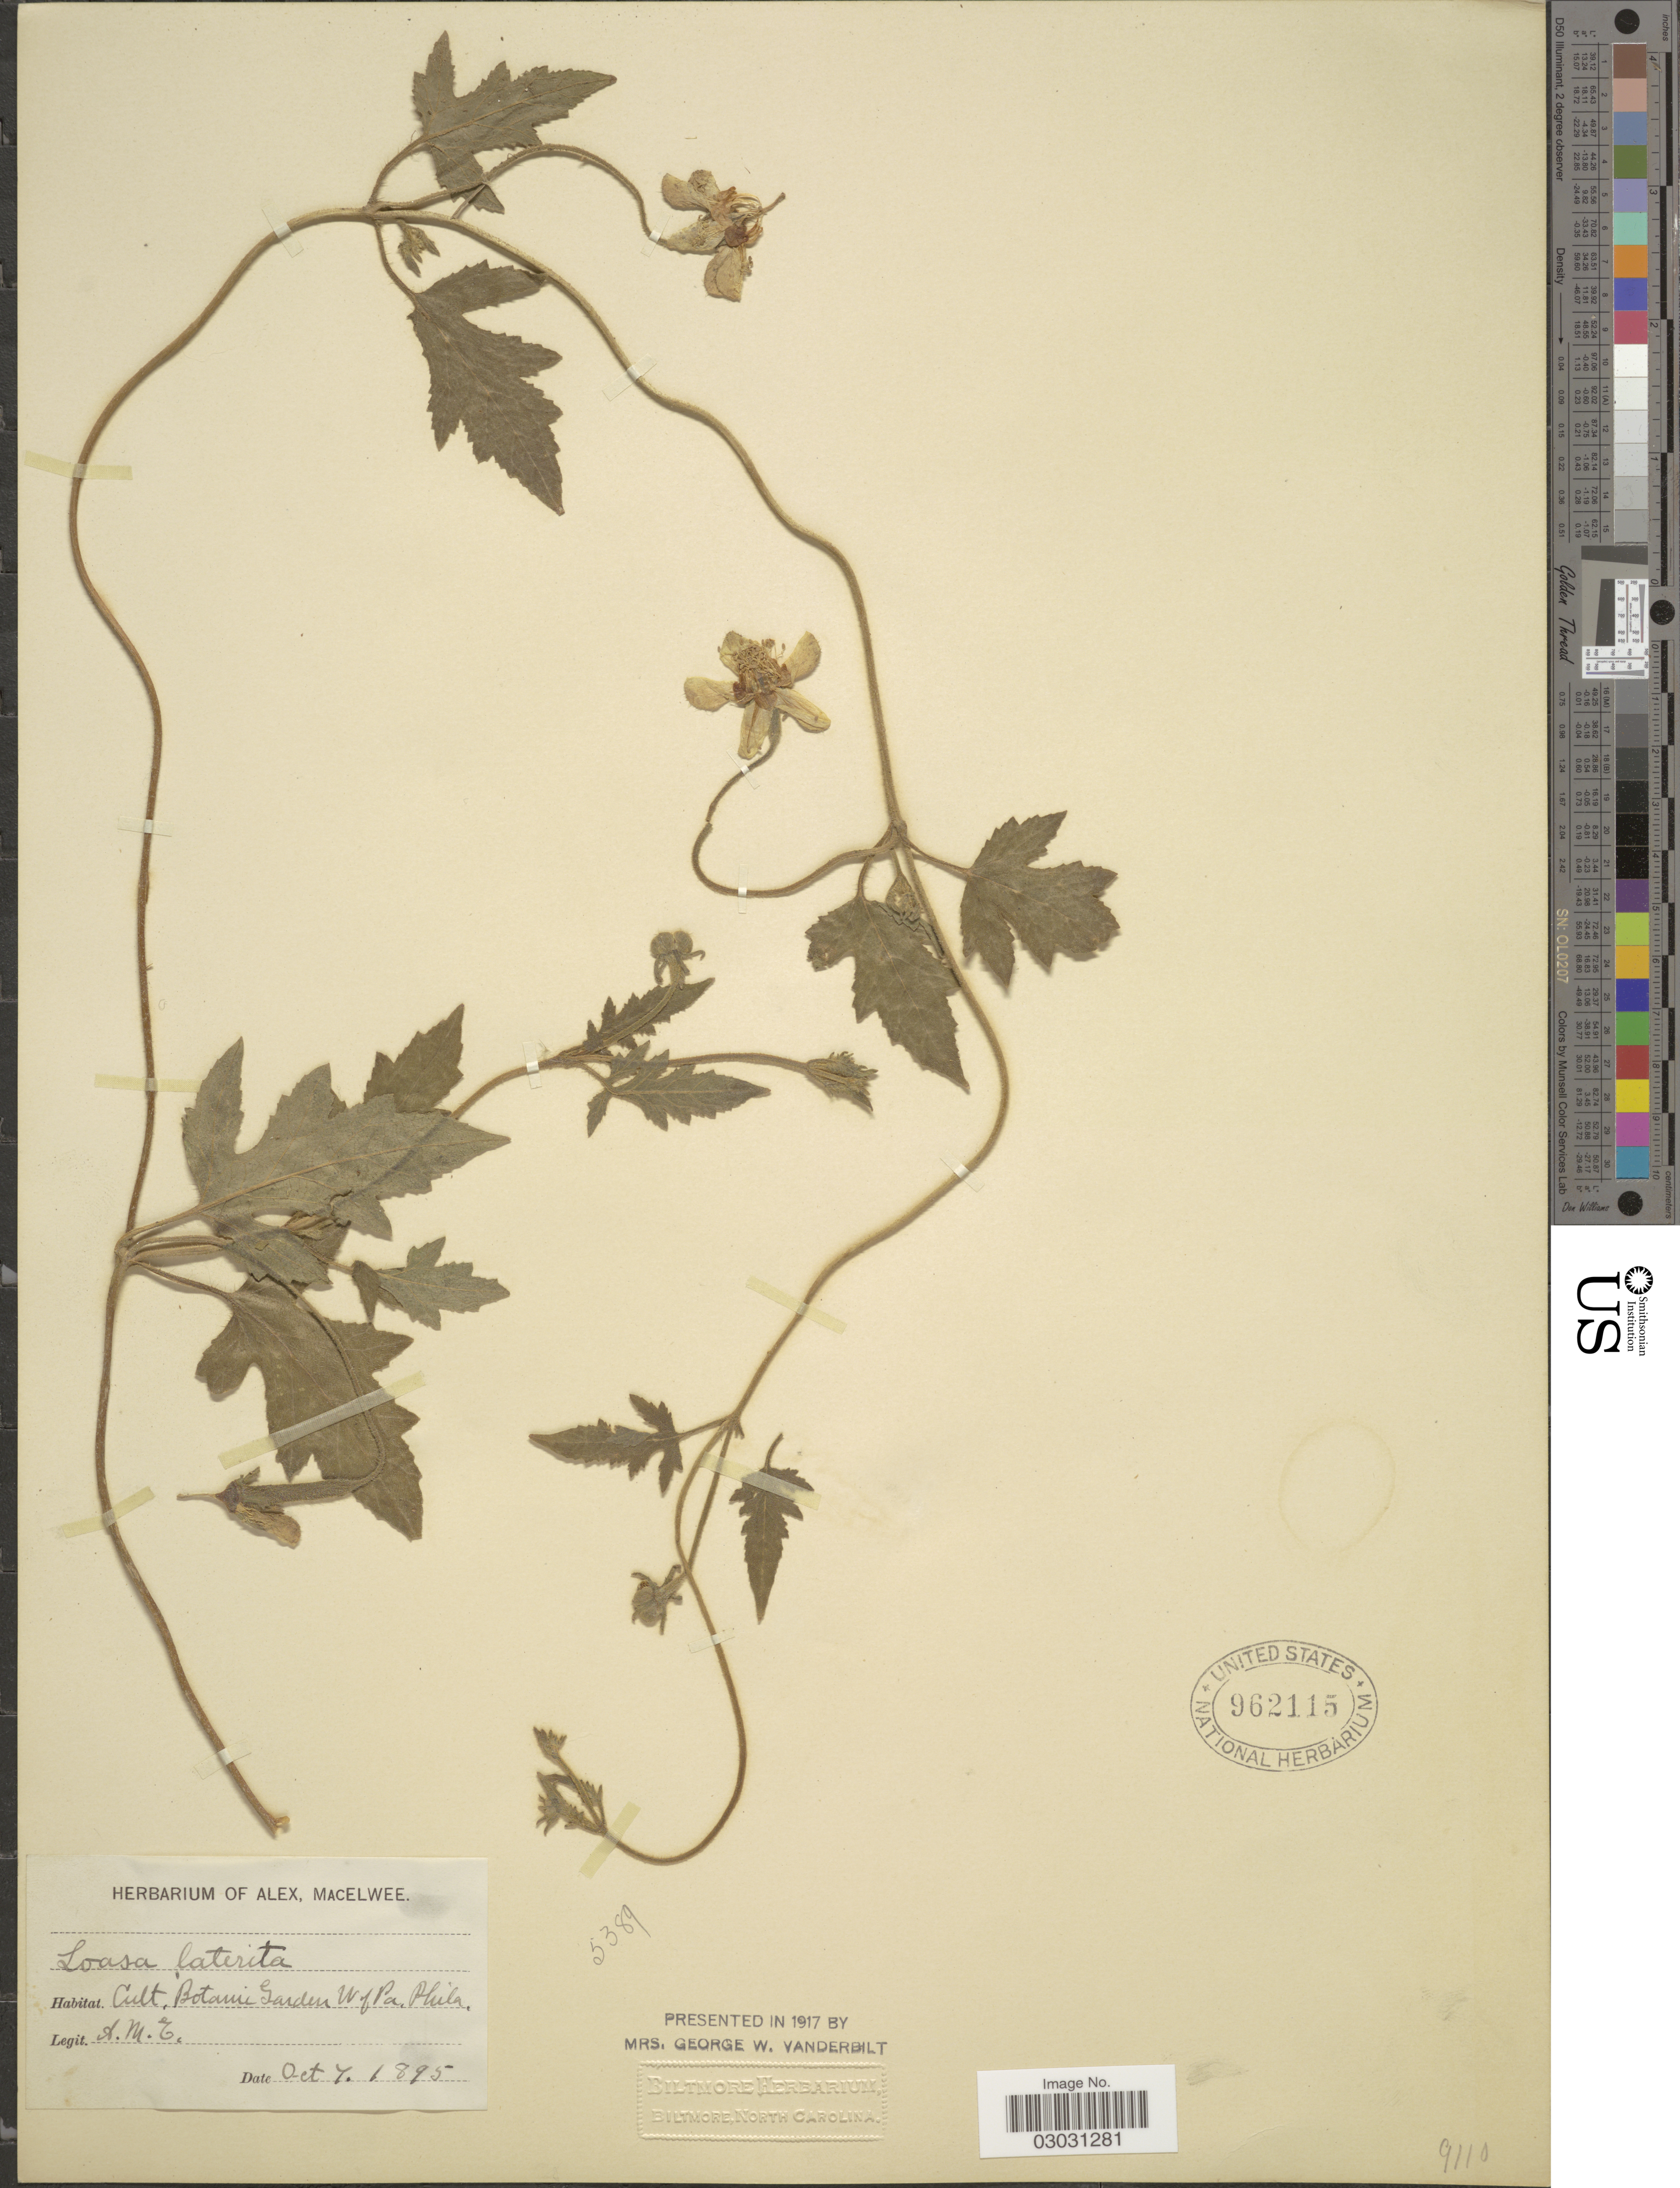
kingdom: Plantae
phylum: Tracheophyta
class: Magnoliopsida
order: Cornales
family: Loasaceae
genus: Grausa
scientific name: Grausa laterita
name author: (Gillies ex Arn.) Weigend & R. H. Acuña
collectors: A. MacElwee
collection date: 1895-10-07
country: United States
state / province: Pennsylvania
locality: Botanic Garden W. of Pa. Phila.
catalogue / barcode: US 962115